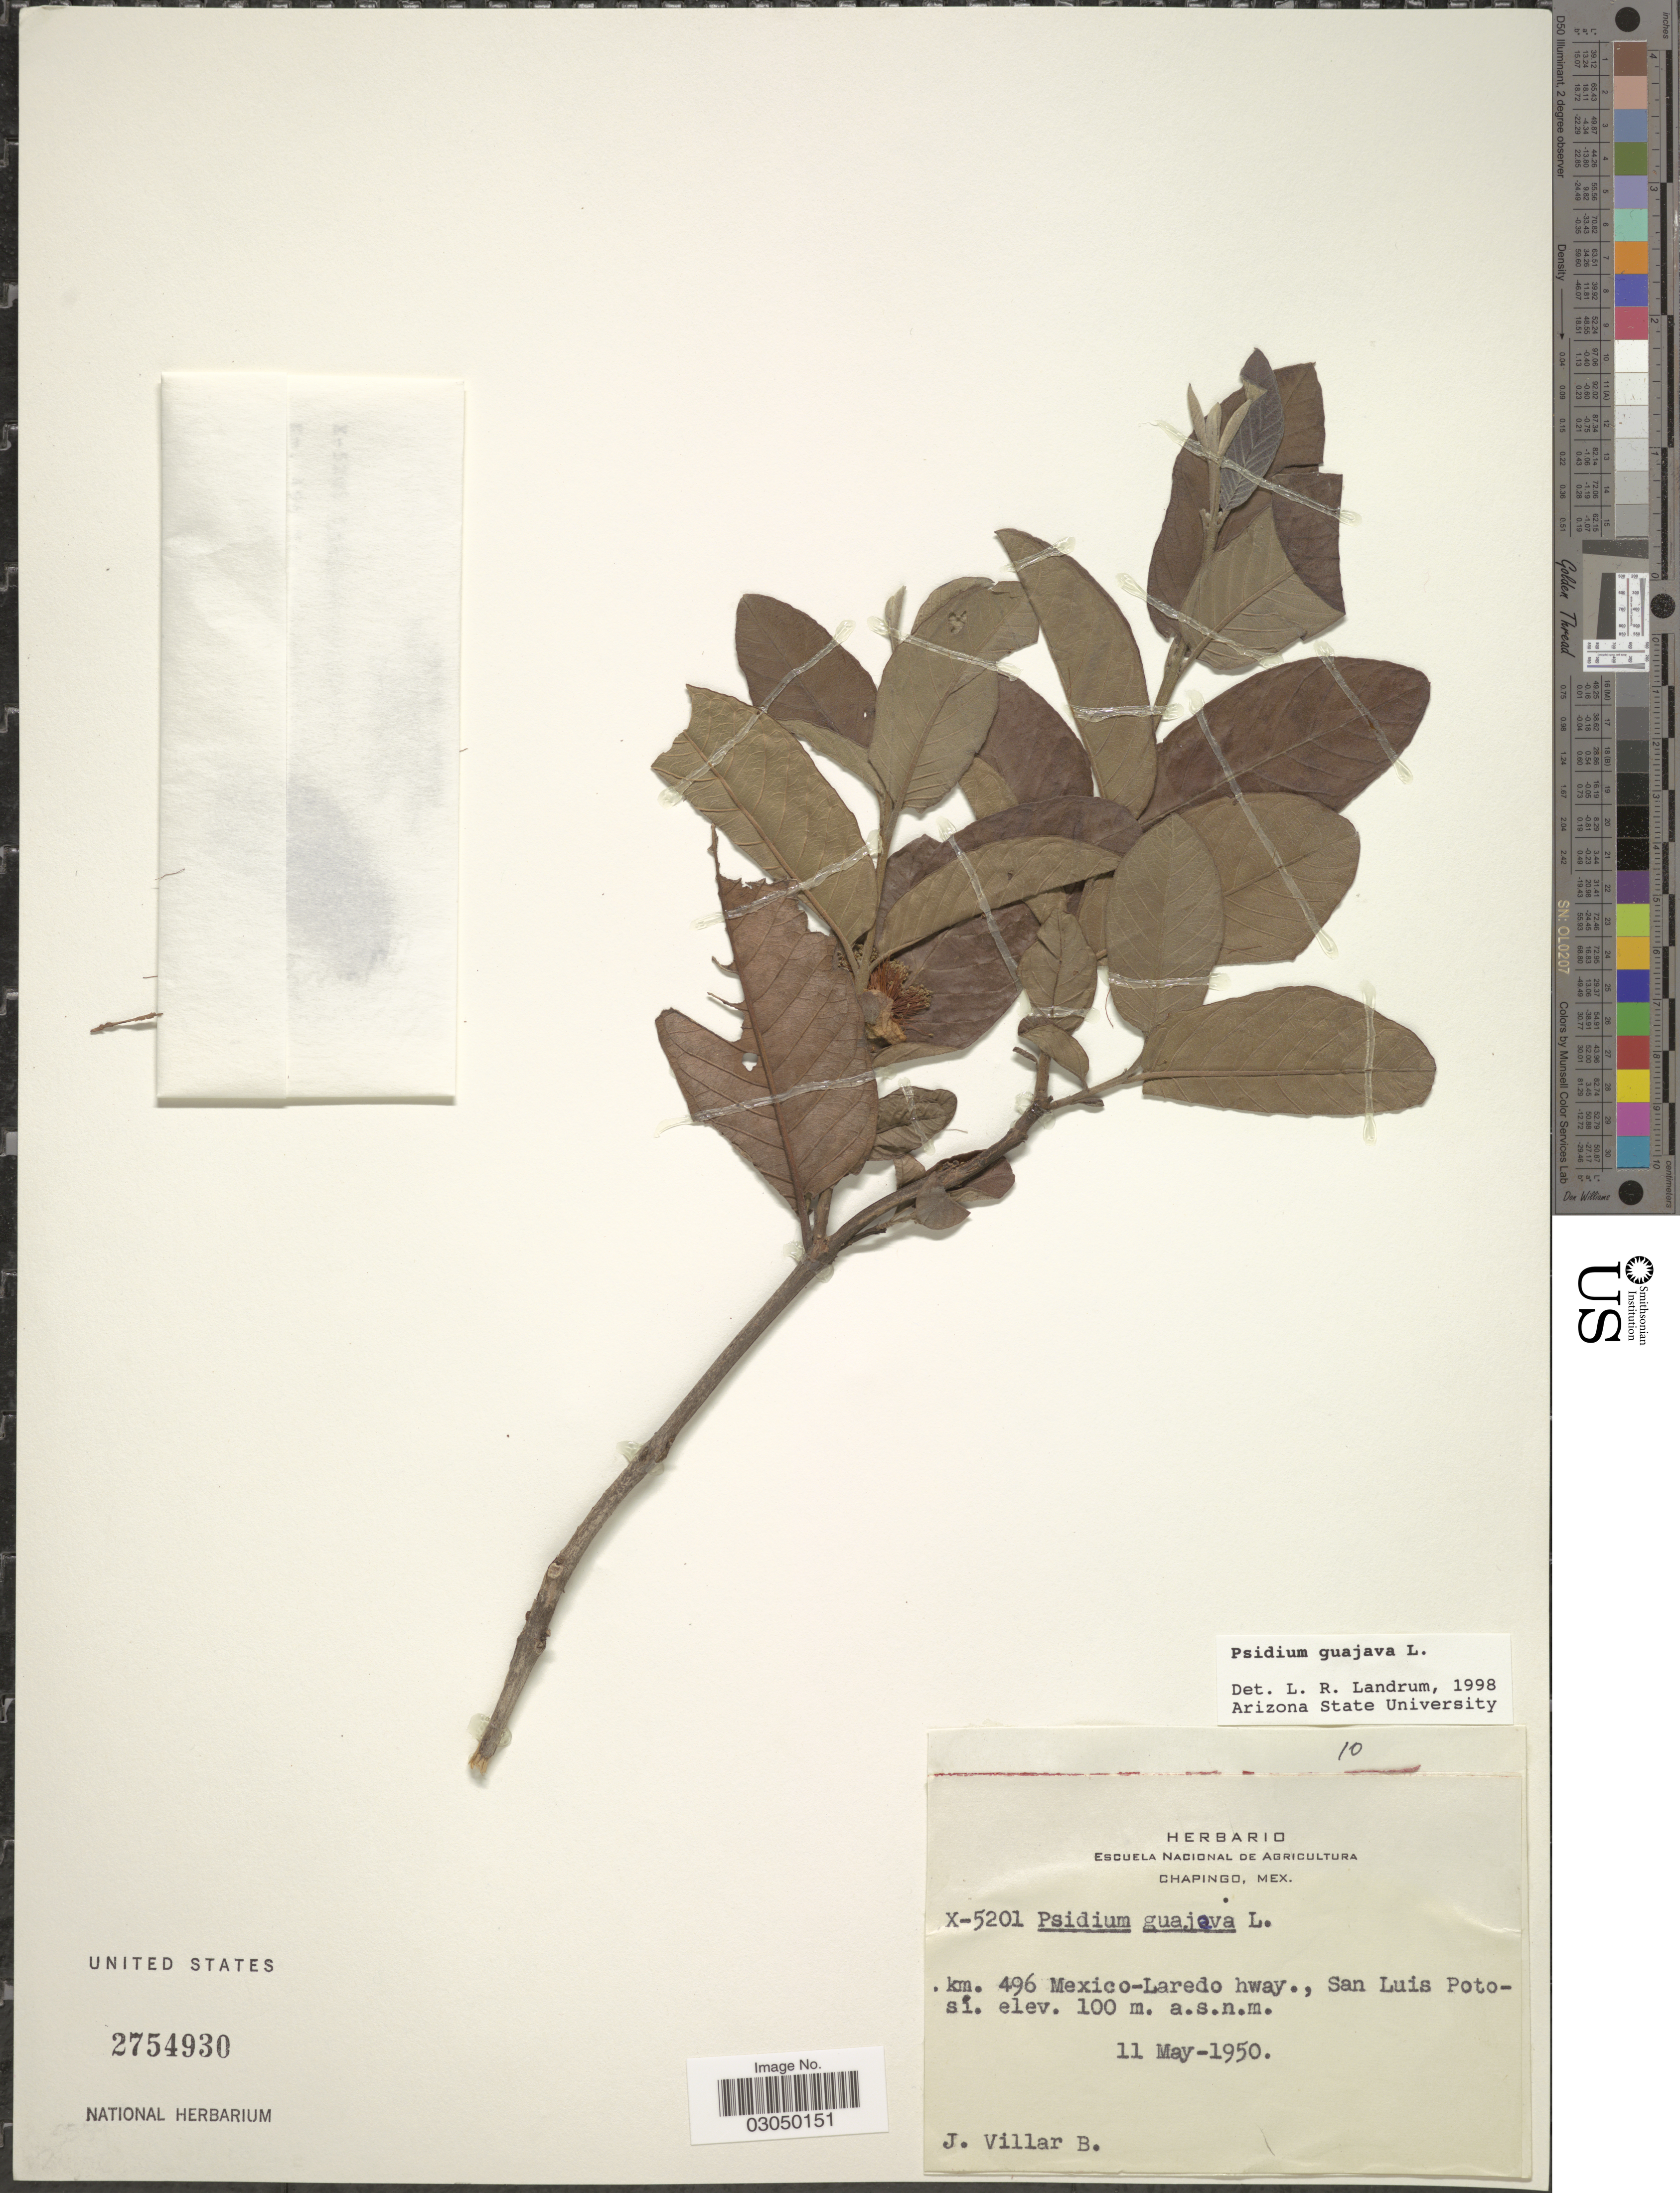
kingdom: Plantae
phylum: Tracheophyta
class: Magnoliopsida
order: Myrtales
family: Myrtaceae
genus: Psidium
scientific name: Psidium guajava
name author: L.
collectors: Villar B., J.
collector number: X-5201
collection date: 1950-05-11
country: Mexico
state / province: San Luis Potosí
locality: Km. 496 Mexico-Laredo hway.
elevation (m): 100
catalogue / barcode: US 2754930